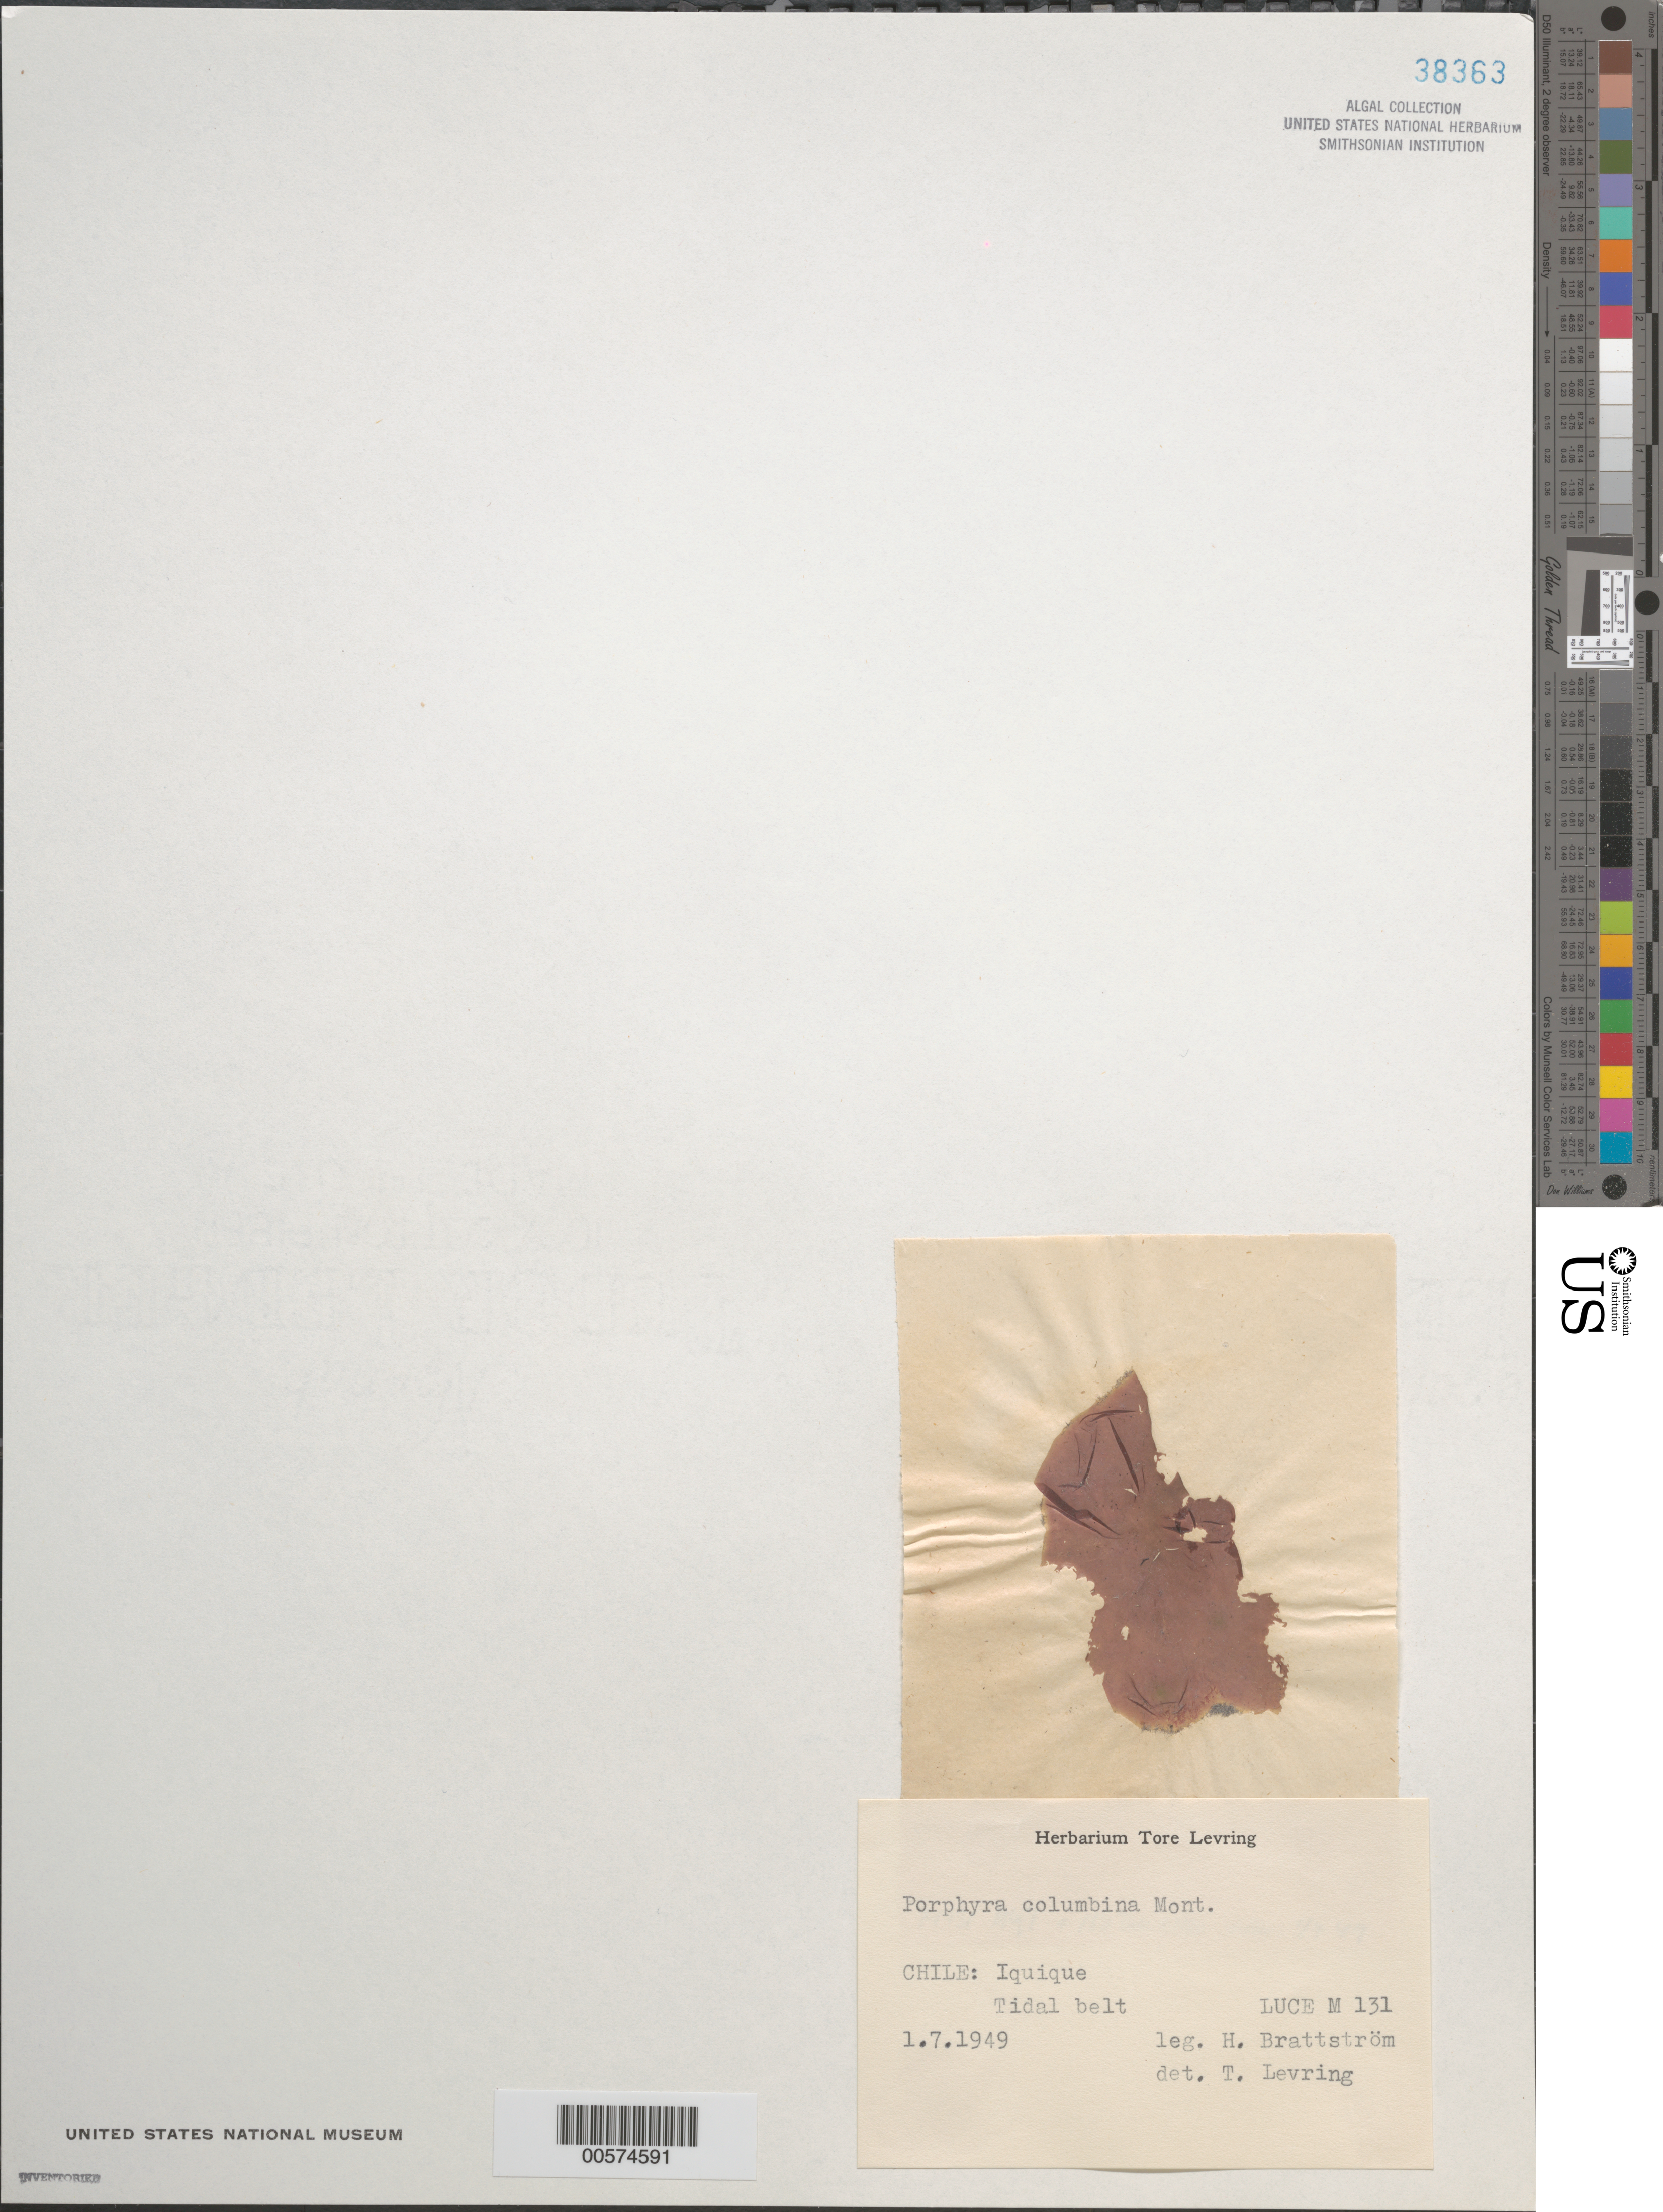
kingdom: Plantae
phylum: Rhodophyta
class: Bangiophyceae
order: Bangiales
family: Bangiaceae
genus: Pyropia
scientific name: Pyropia columbina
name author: (Mont.) W.A. Nelson in J.E. Sutherl. et al.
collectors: H. Brattstrom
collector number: Luce M 131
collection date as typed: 01 Jul 1949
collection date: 1949-07-01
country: Chile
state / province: Tarapacá (I)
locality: Iquique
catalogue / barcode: US 38363